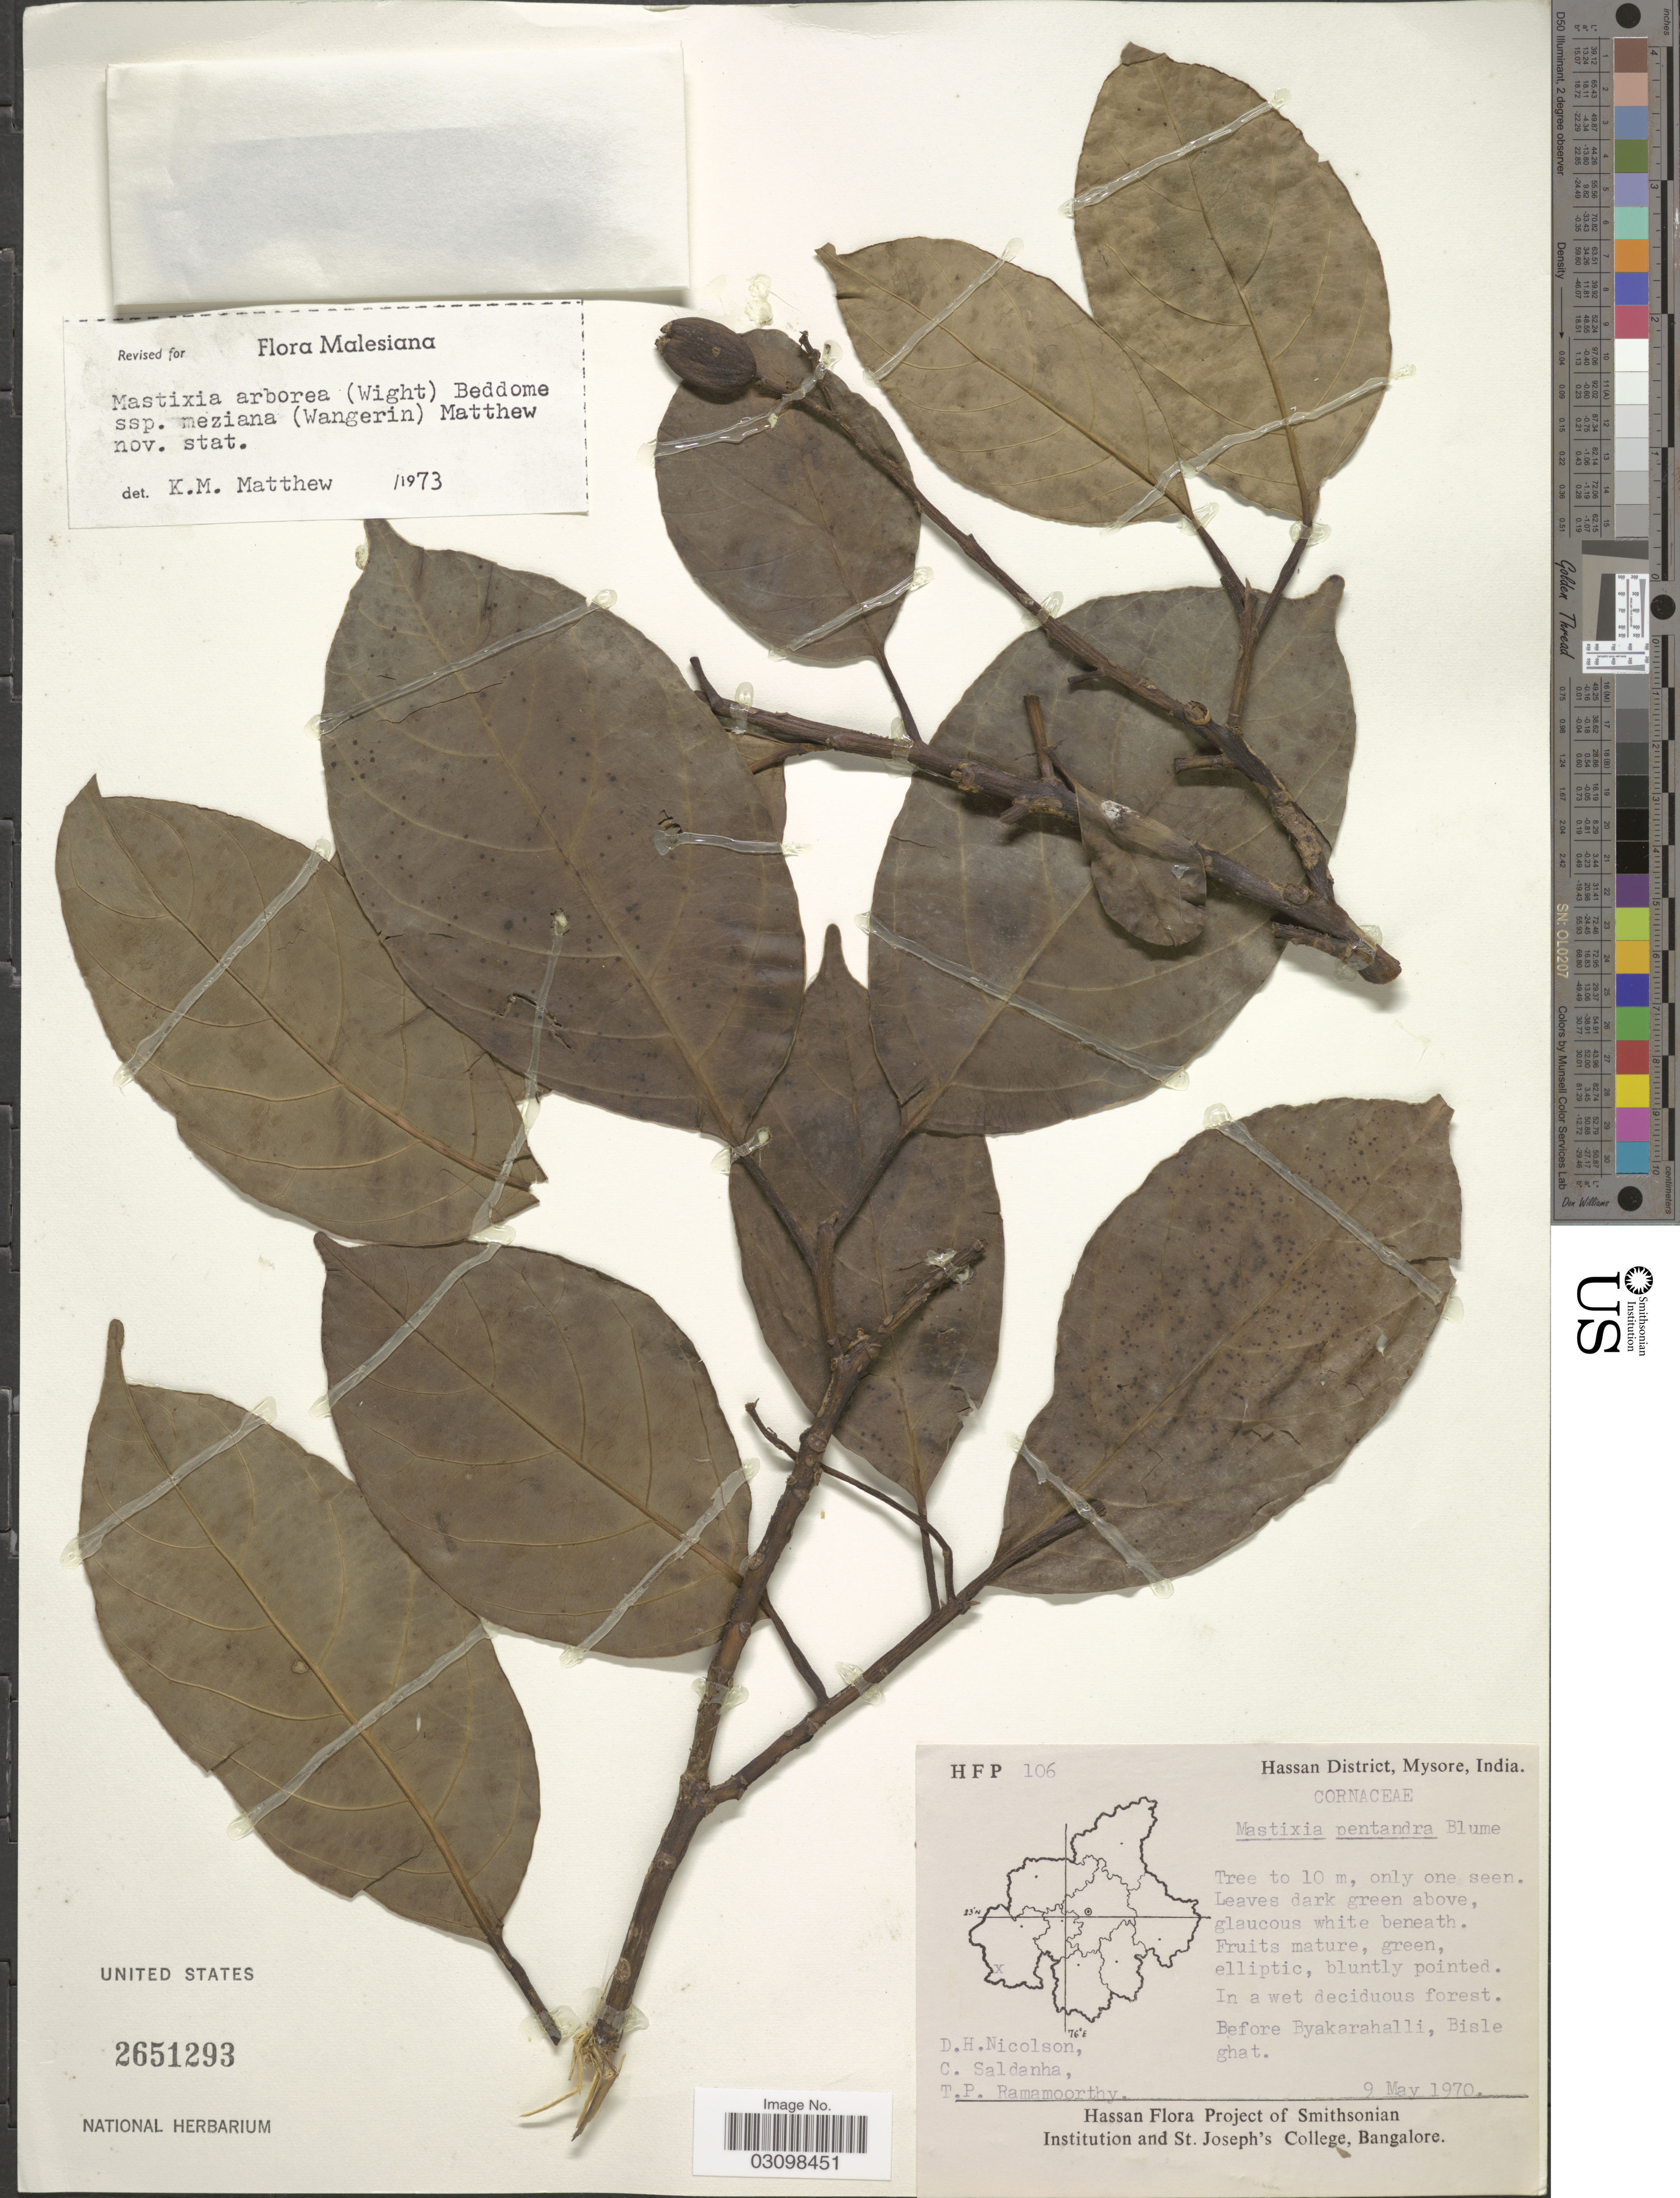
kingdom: Plantae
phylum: Tracheophyta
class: Magnoliopsida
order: Cornales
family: Nyssaceae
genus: Mastixia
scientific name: Mastixia arborea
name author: (Wight) C.B. Clarke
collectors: D. H. Nicolson, C. Saldanha & T. P. Ramamoorthy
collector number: HFP 106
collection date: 1970-05-09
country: India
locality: Hassan District, Mysore. Before Byakarahalli, Bisle ghat.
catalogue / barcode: US 2651293